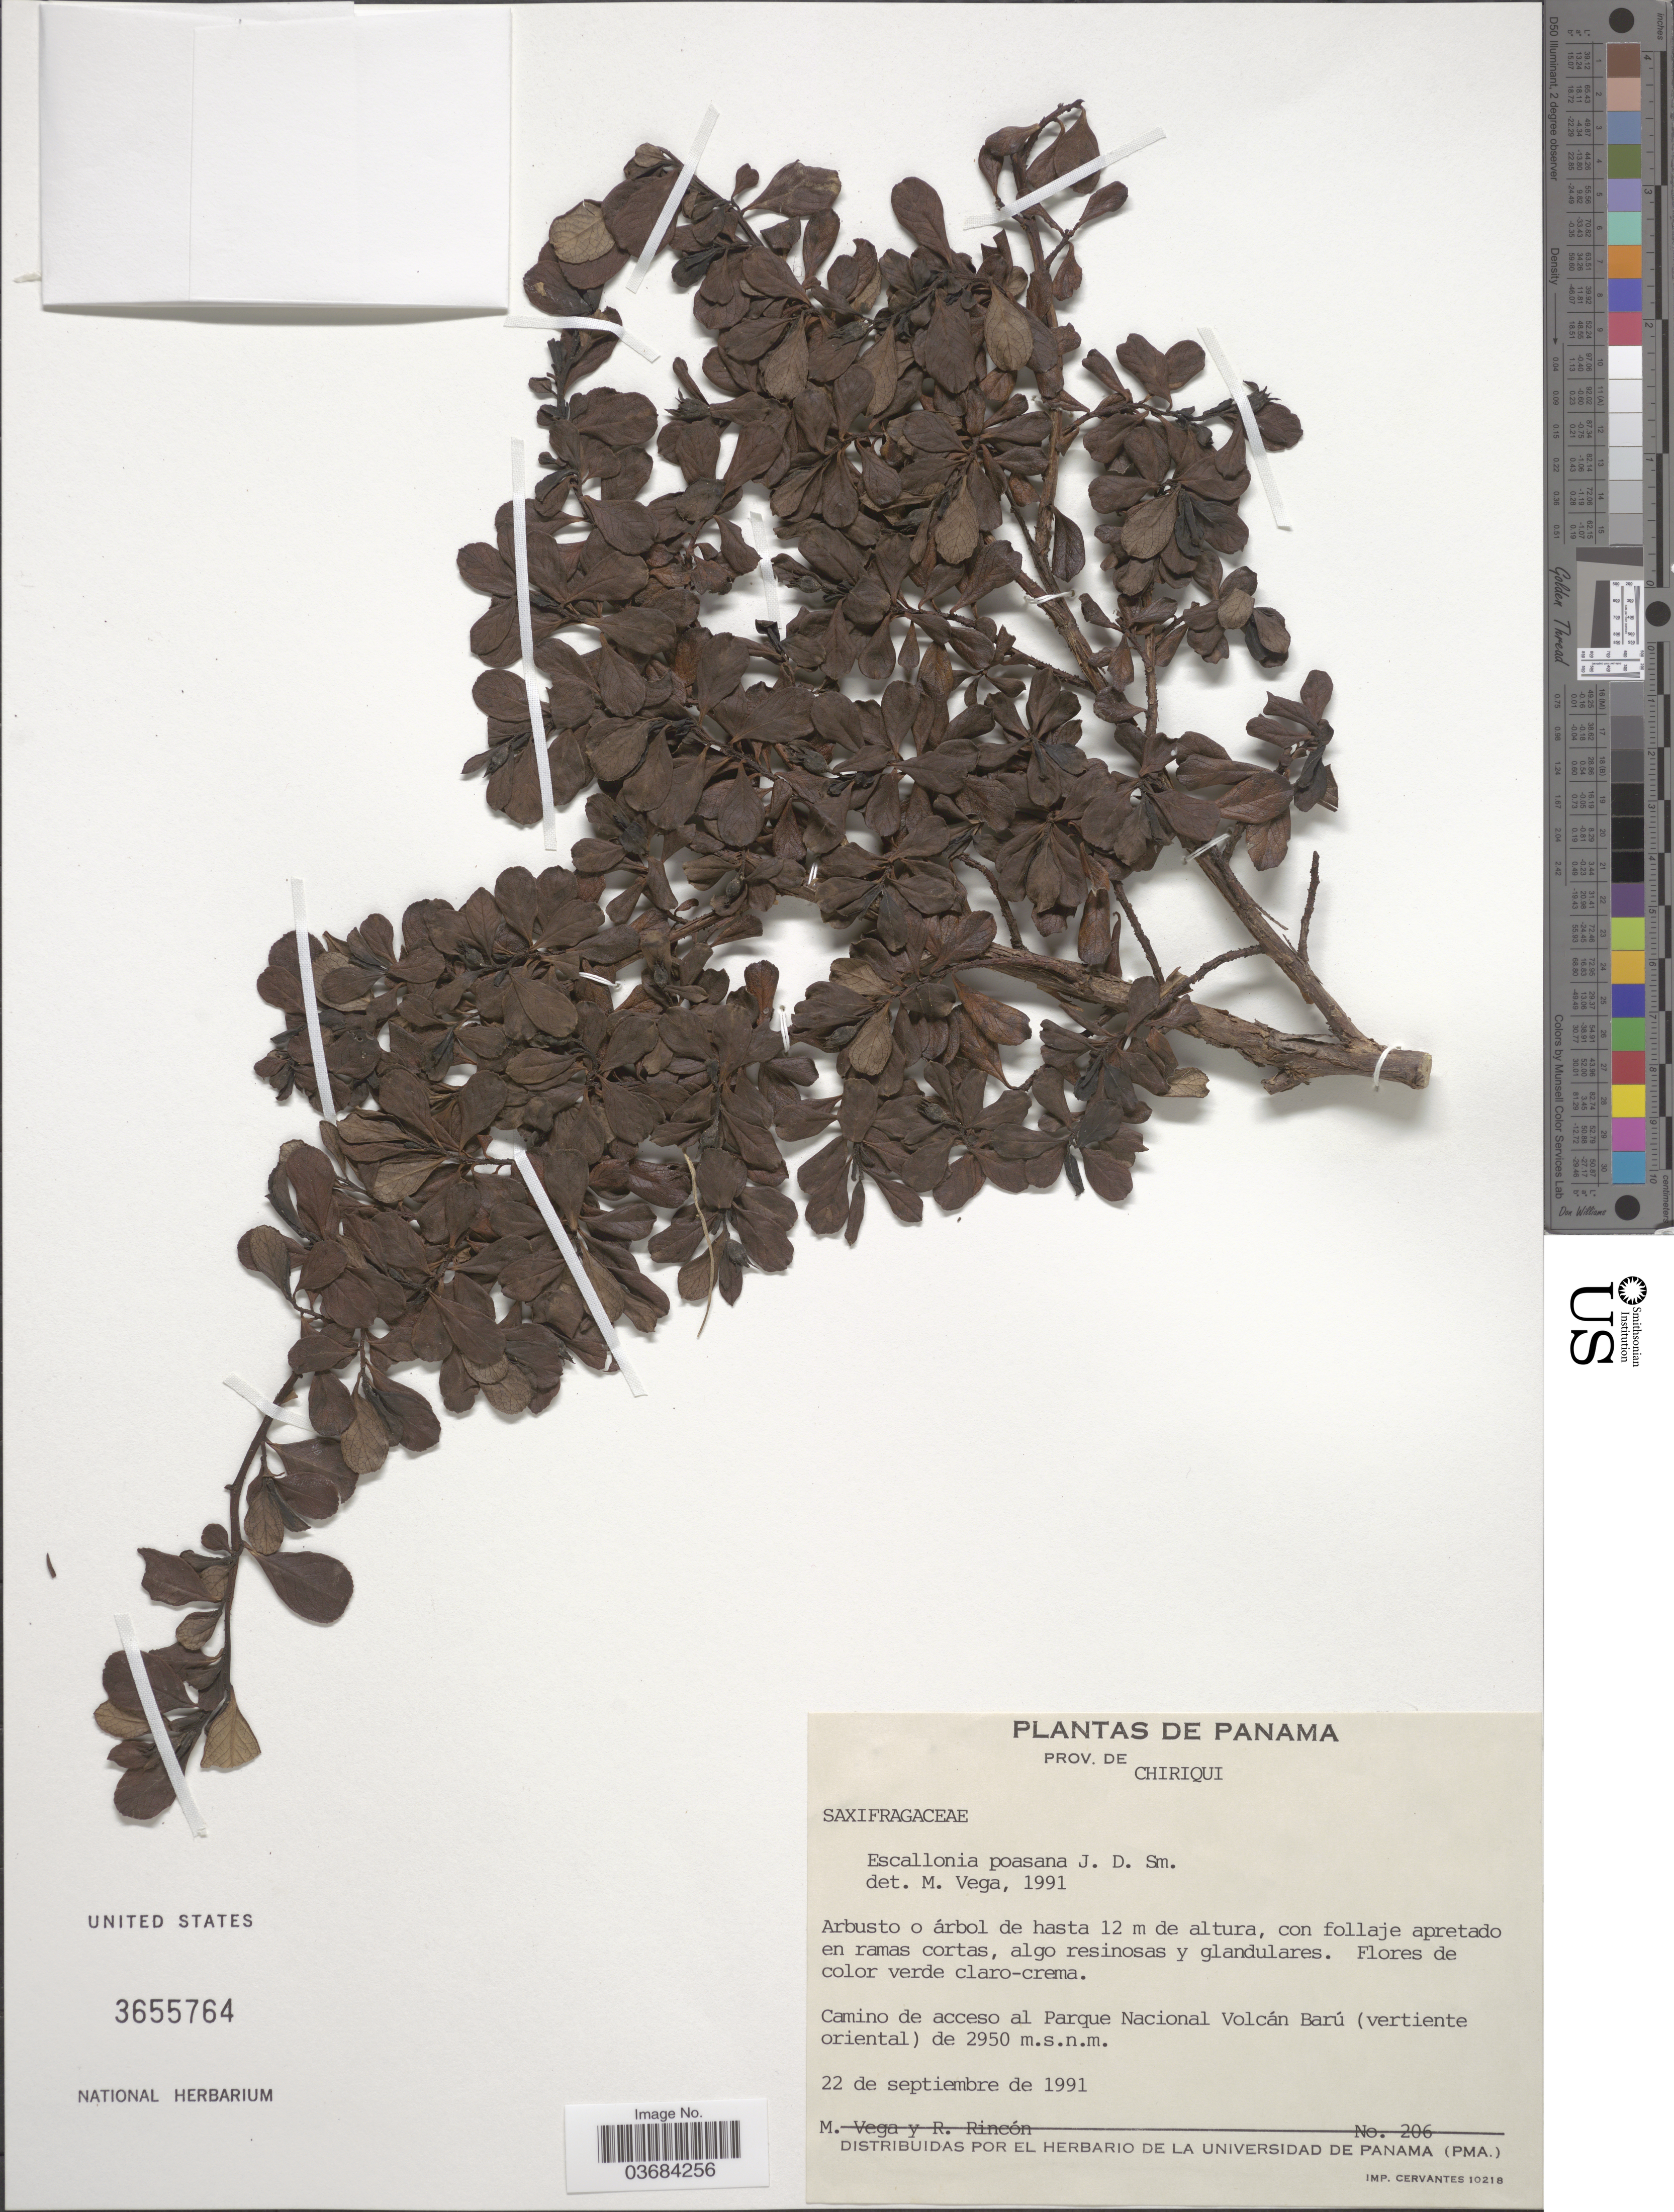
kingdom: Plantae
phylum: Tracheophyta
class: Magnoliopsida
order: Escalloniales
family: Escalloniaceae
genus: Escallonia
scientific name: Escallonia poasana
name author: Donn. Sm.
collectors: M. Vega & R. Rincon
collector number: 206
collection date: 1991-09-22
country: Panama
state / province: Chiriqui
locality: Camino de acceso al Parque Nacional Volcán Barú (vertiente oriental).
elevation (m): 2950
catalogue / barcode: US 3655764